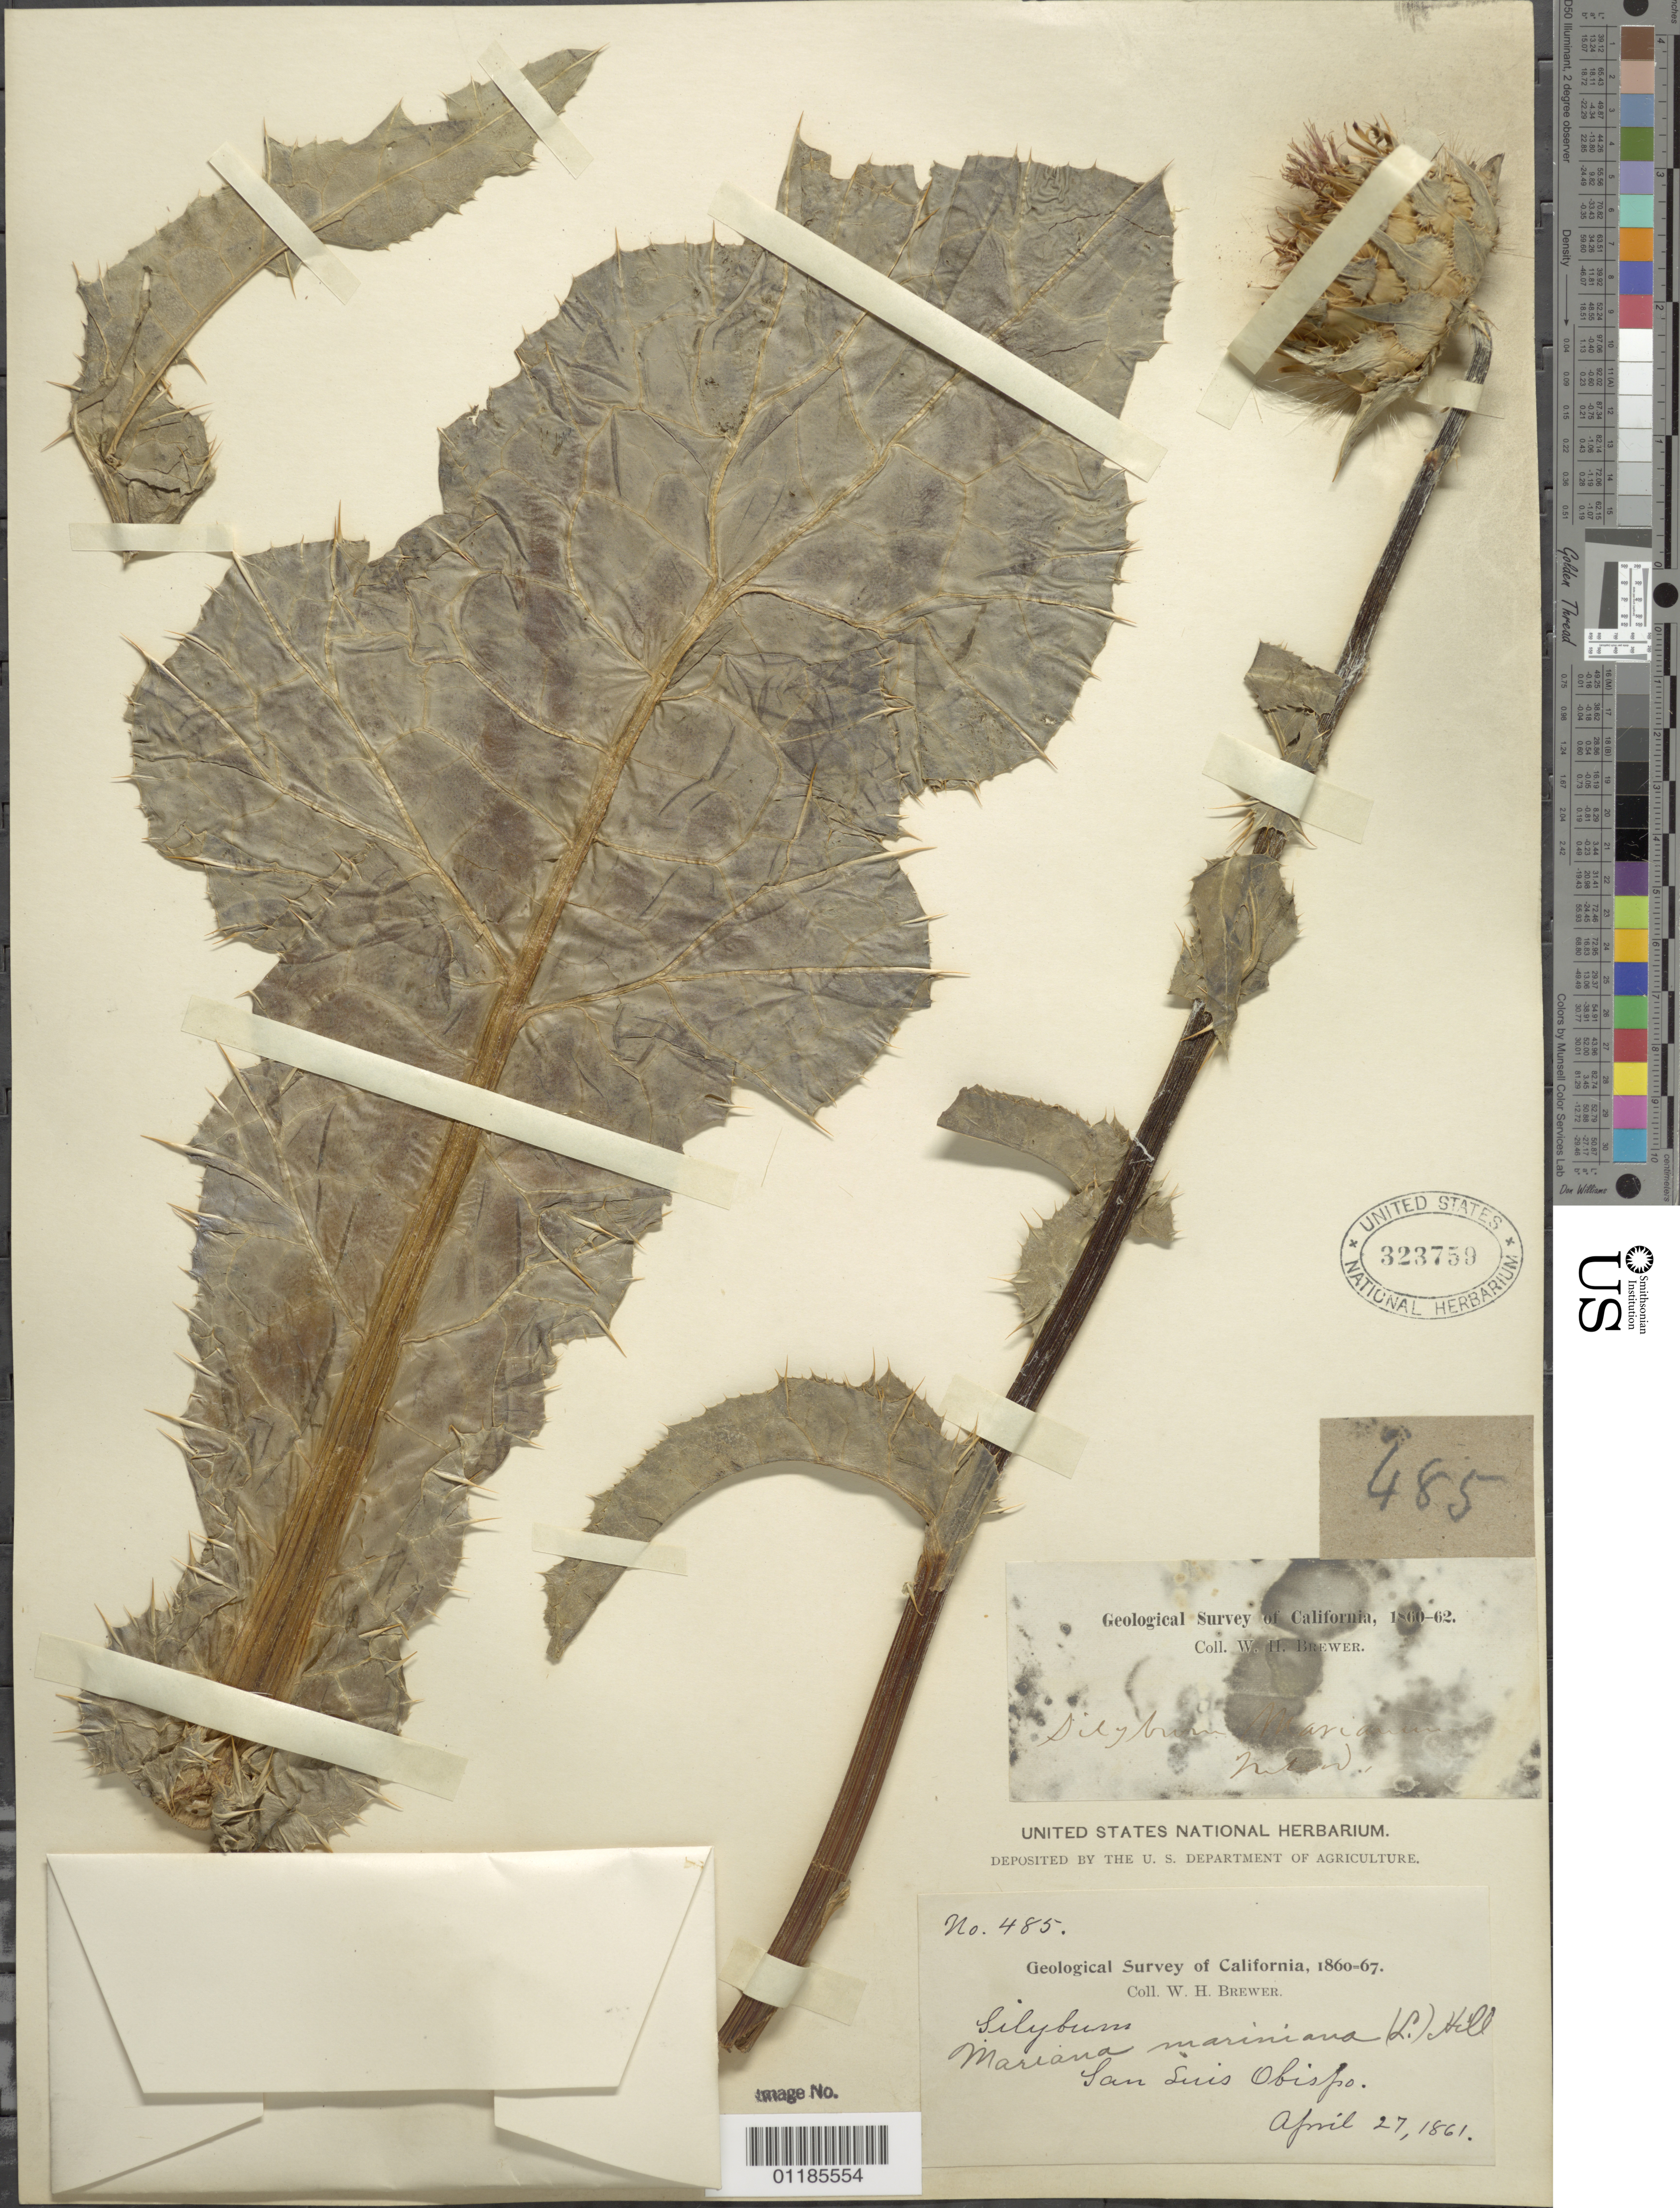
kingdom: Plantae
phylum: Tracheophyta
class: Magnoliopsida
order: Asterales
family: Asteraceae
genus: Silybum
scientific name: Silybum marianum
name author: (L.) Gaertn.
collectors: W. H. Brewer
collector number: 485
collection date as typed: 27 Apr 1861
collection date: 1861-04-27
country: United States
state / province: California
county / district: San Luis Obispo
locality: San Luis Obispo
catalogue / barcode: US 323759